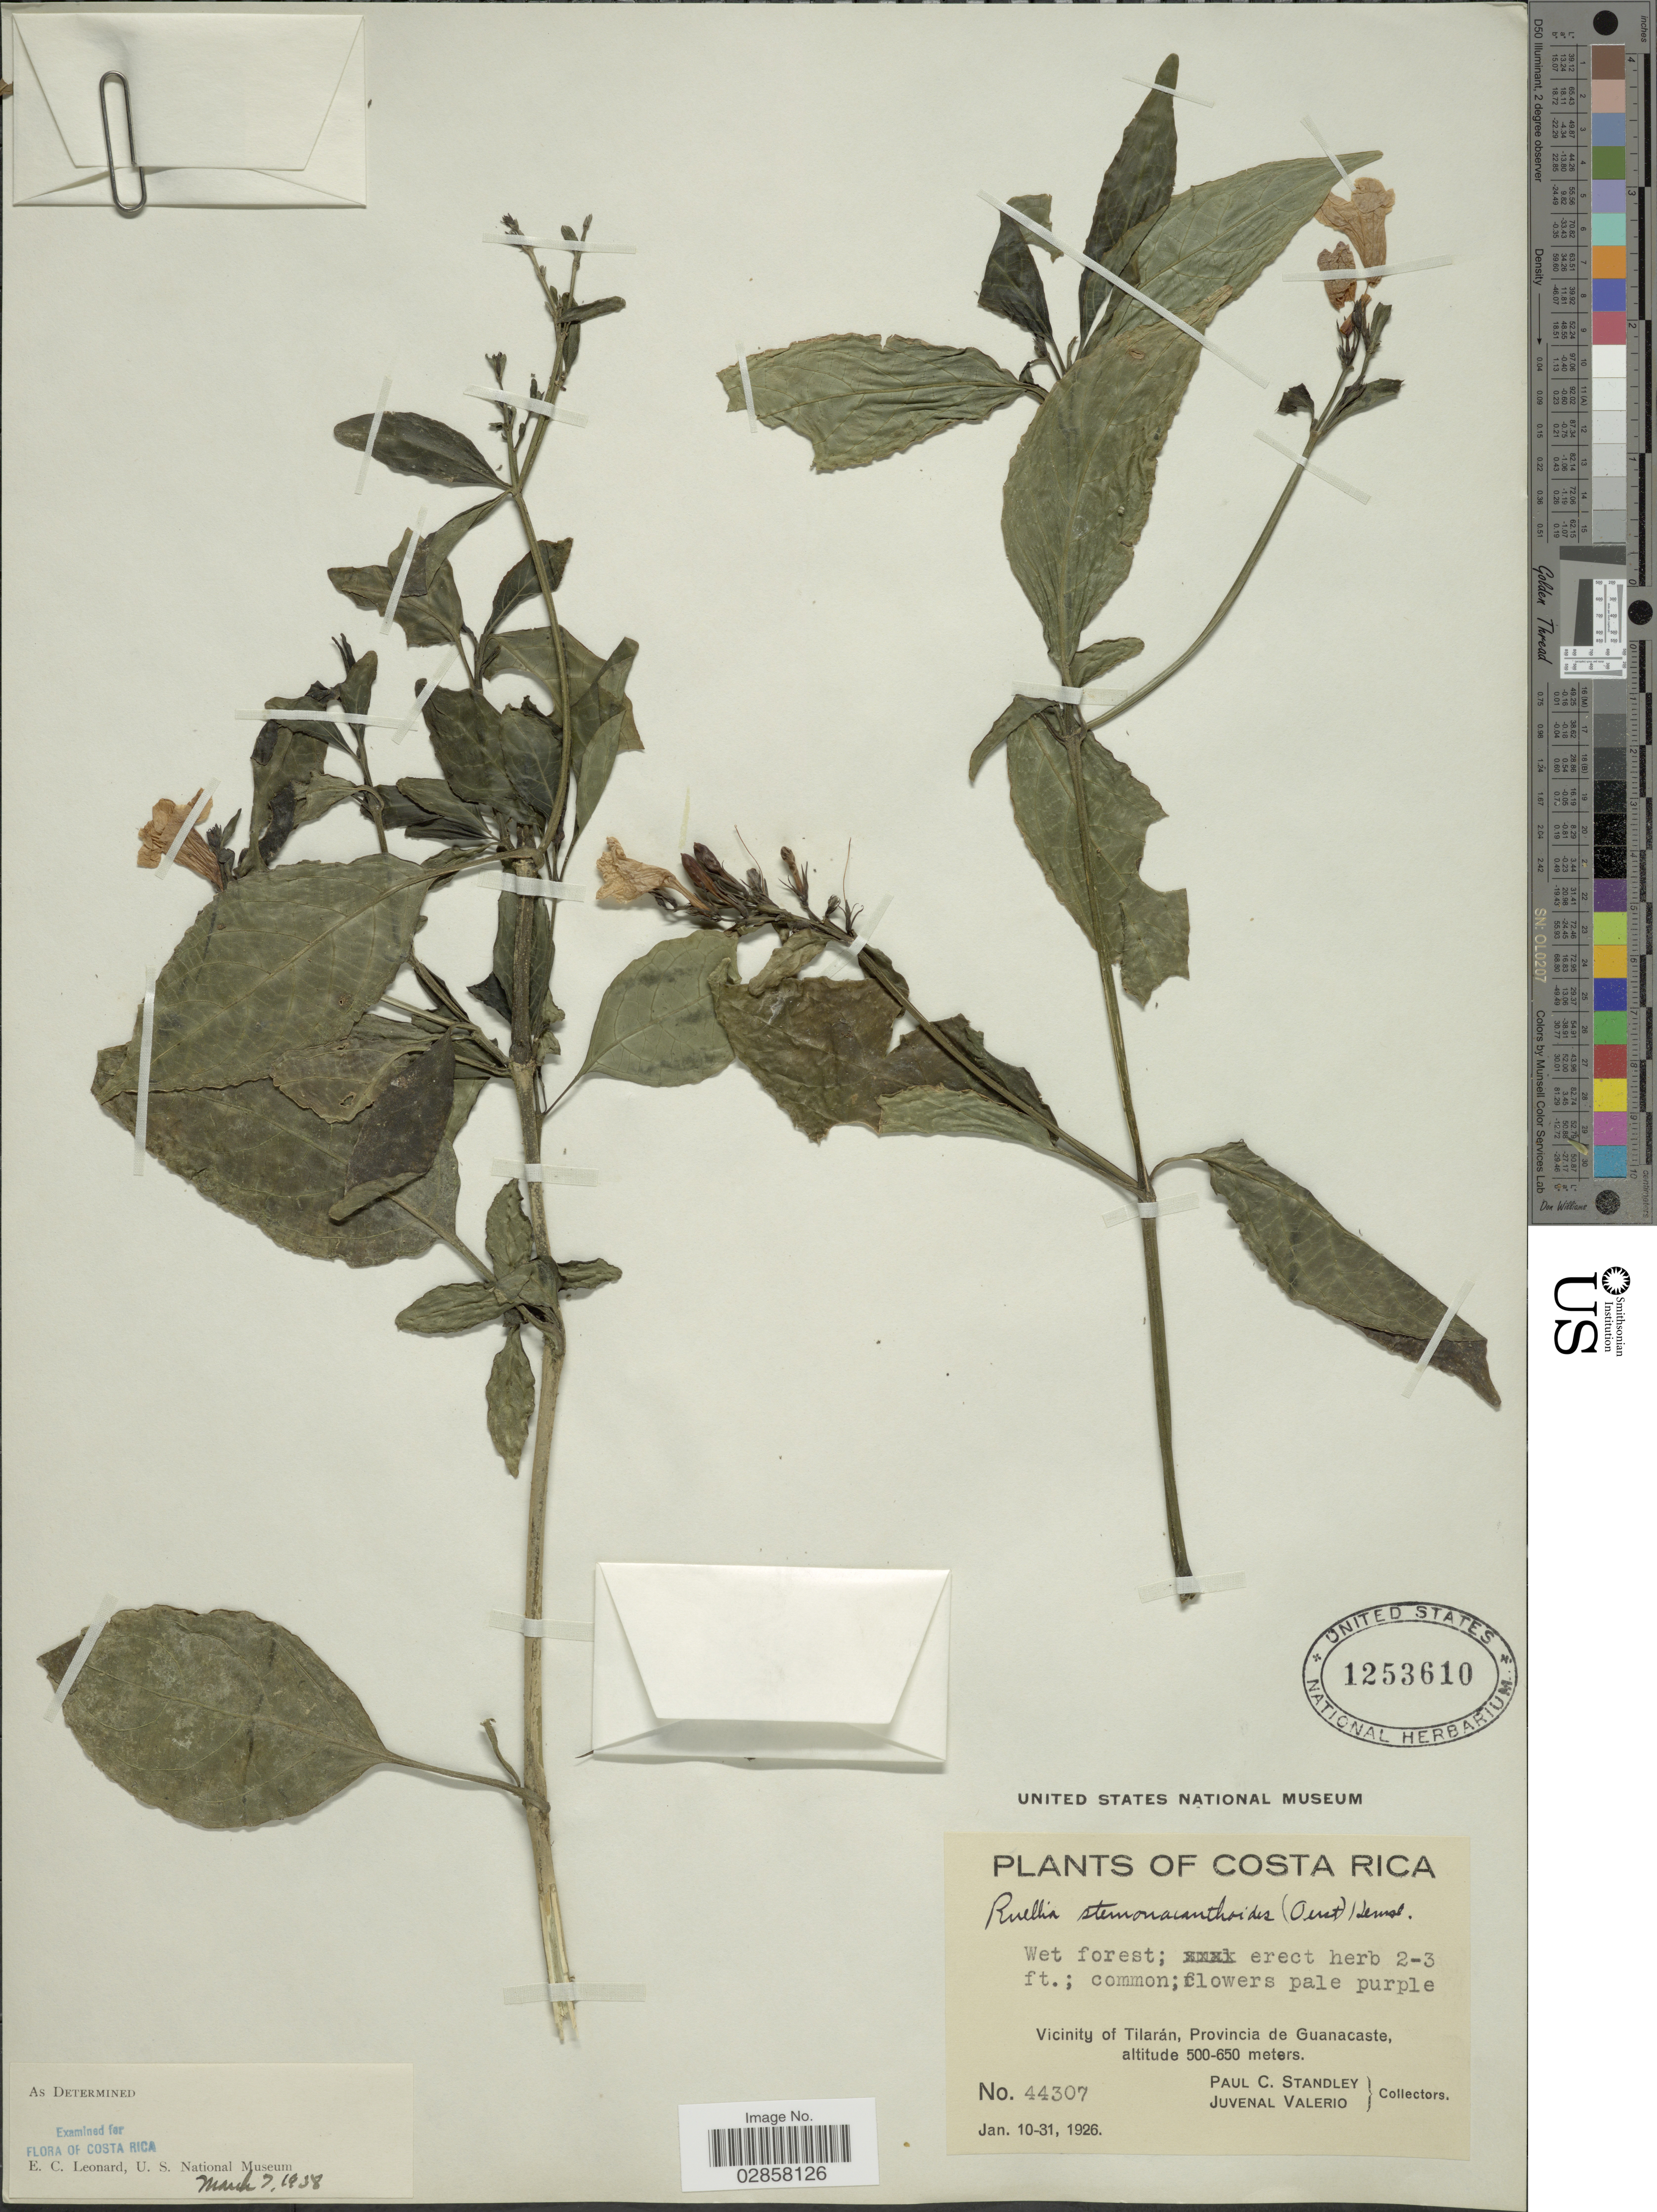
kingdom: Plantae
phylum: Tracheophyta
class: Magnoliopsida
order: Lamiales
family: Acanthaceae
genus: Ruellia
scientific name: Ruellia stemonacanthoides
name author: (Oerst.) Hemsl.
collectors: P. C. Standley & J. Valerio R.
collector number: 44307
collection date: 1926-01-10/1926-10-31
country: Costa Rica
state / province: Guanacaste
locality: Vicinity of Tilarán.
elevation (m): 500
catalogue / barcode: US 1253610